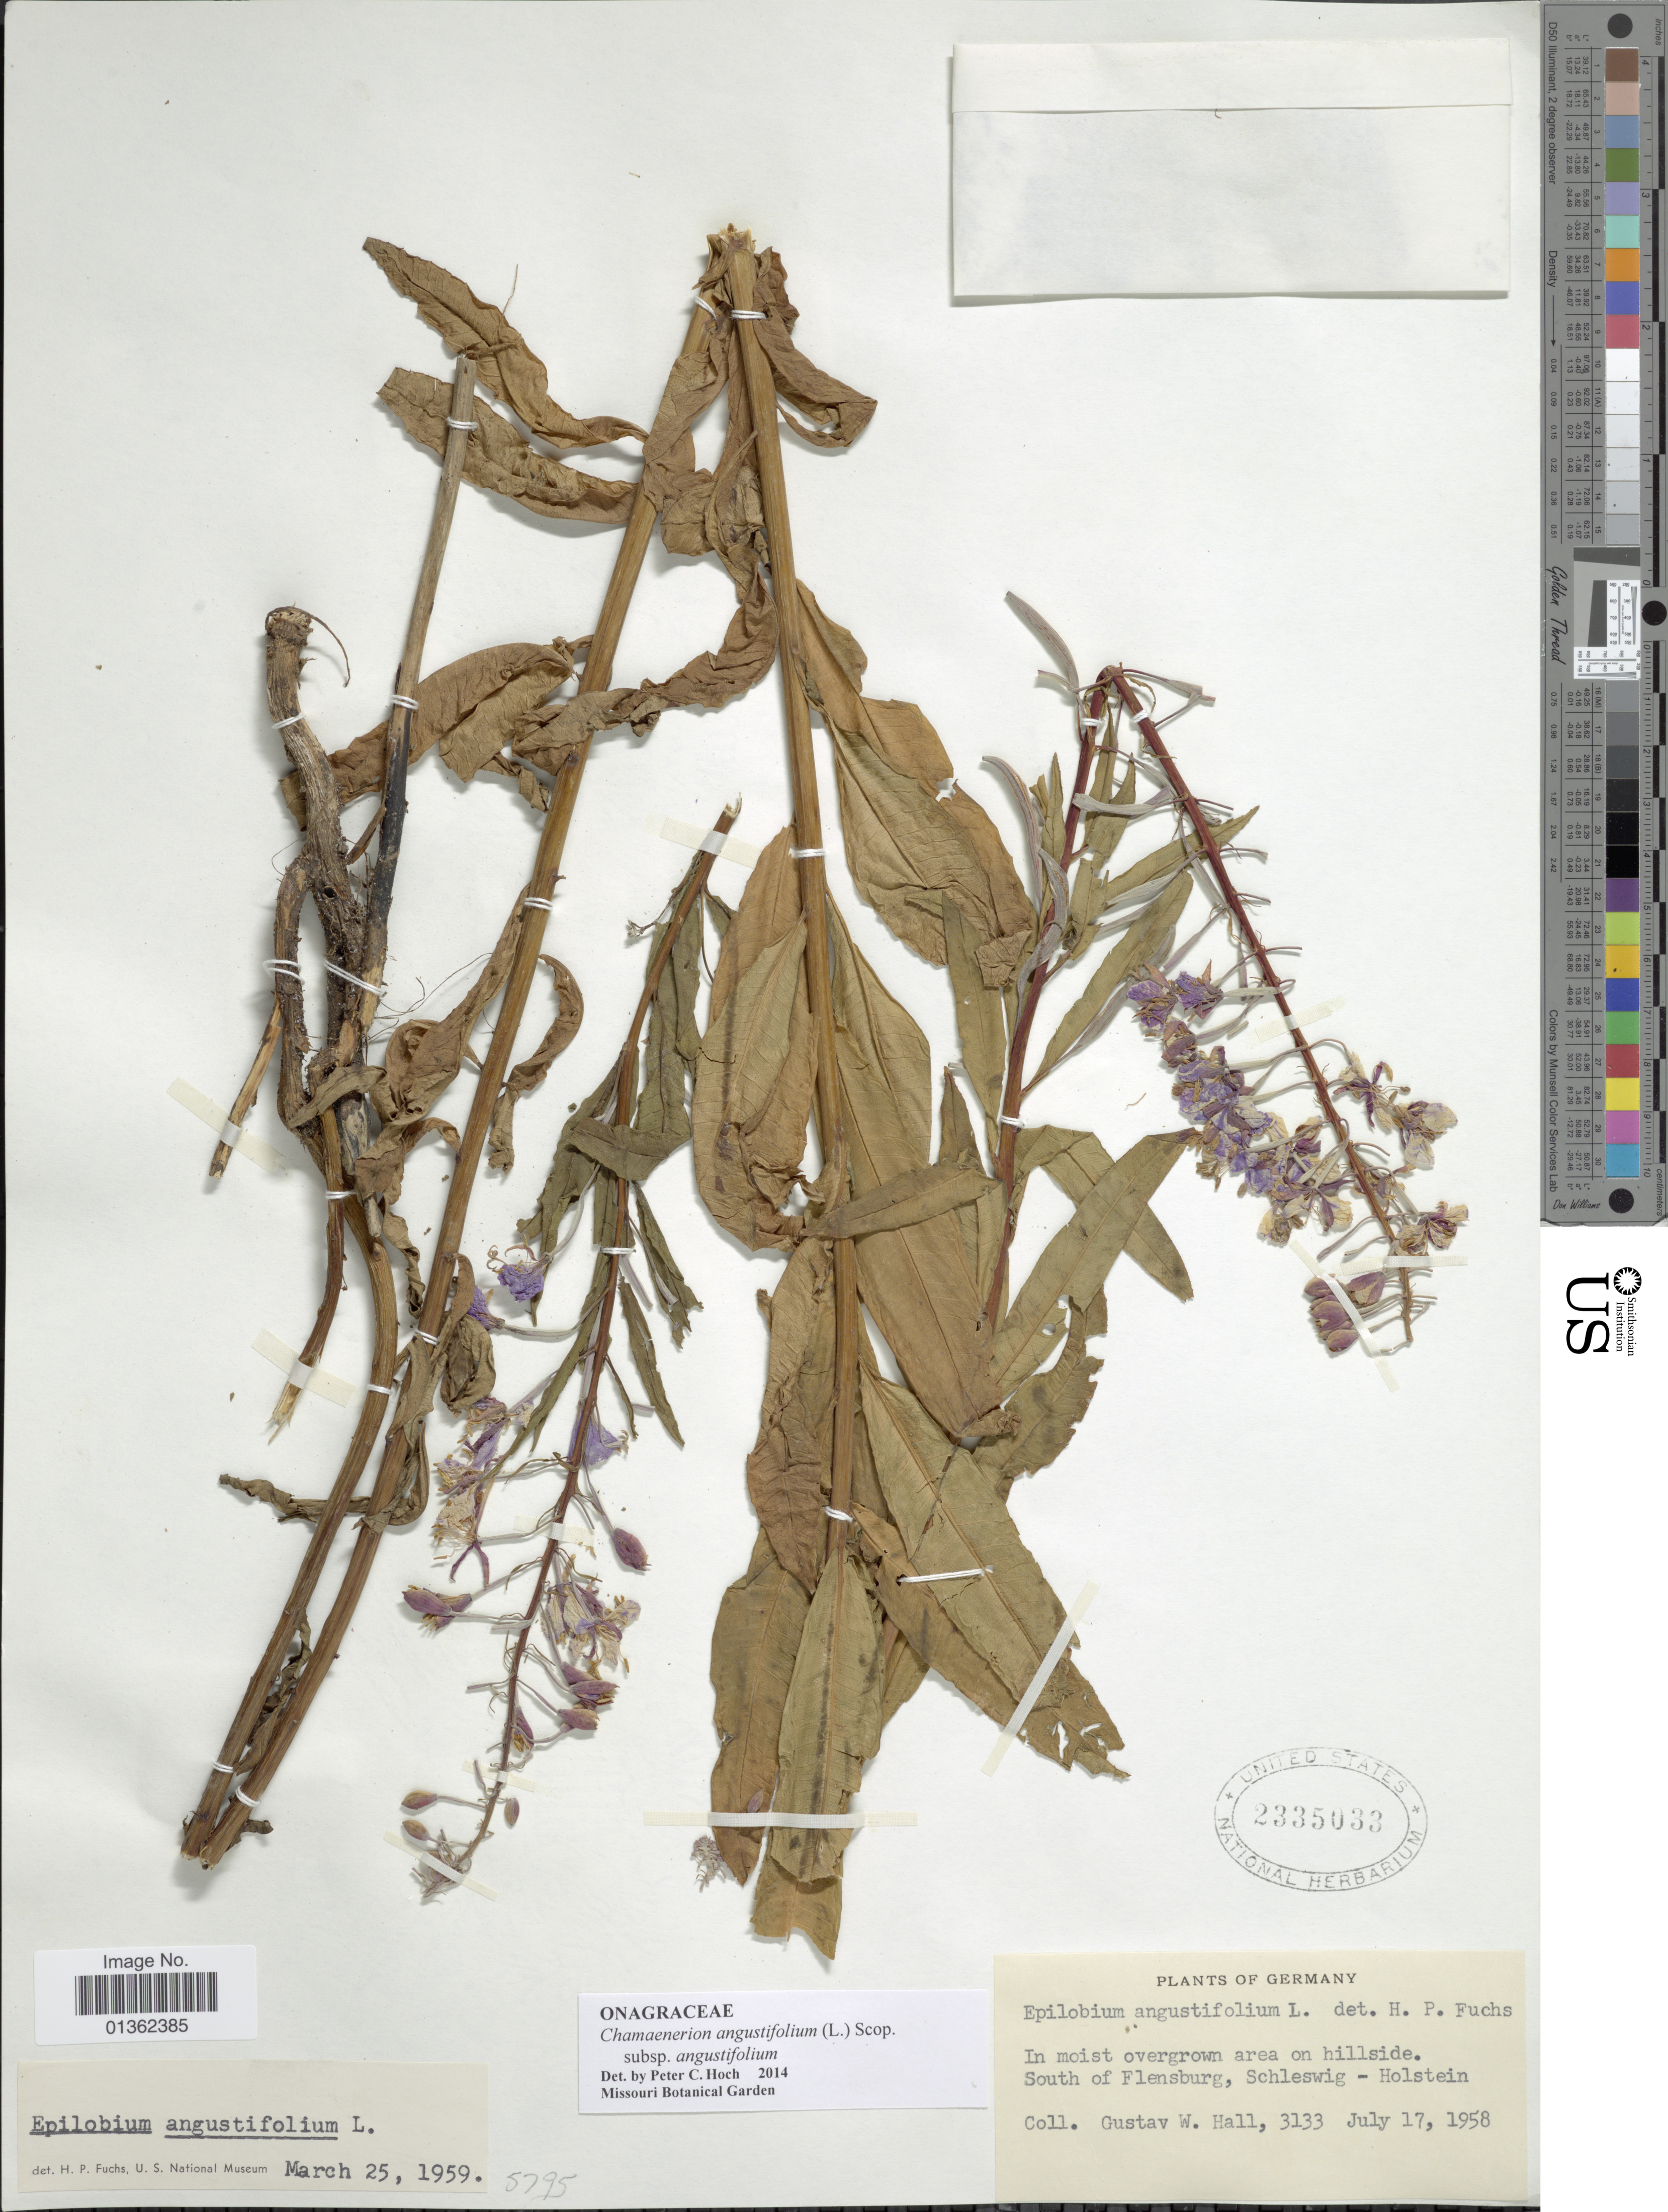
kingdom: Plantae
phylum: Tracheophyta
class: Magnoliopsida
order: Myrtales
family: Onagraceae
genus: Chamaenerion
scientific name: Chamaenerion angustifolium subsp. angustifolium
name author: (L.) Scop.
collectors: G. Hall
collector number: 3133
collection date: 1958-07-17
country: Germany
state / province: Schleswig-Holstein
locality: South of Flensburg.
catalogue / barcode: US 2335033